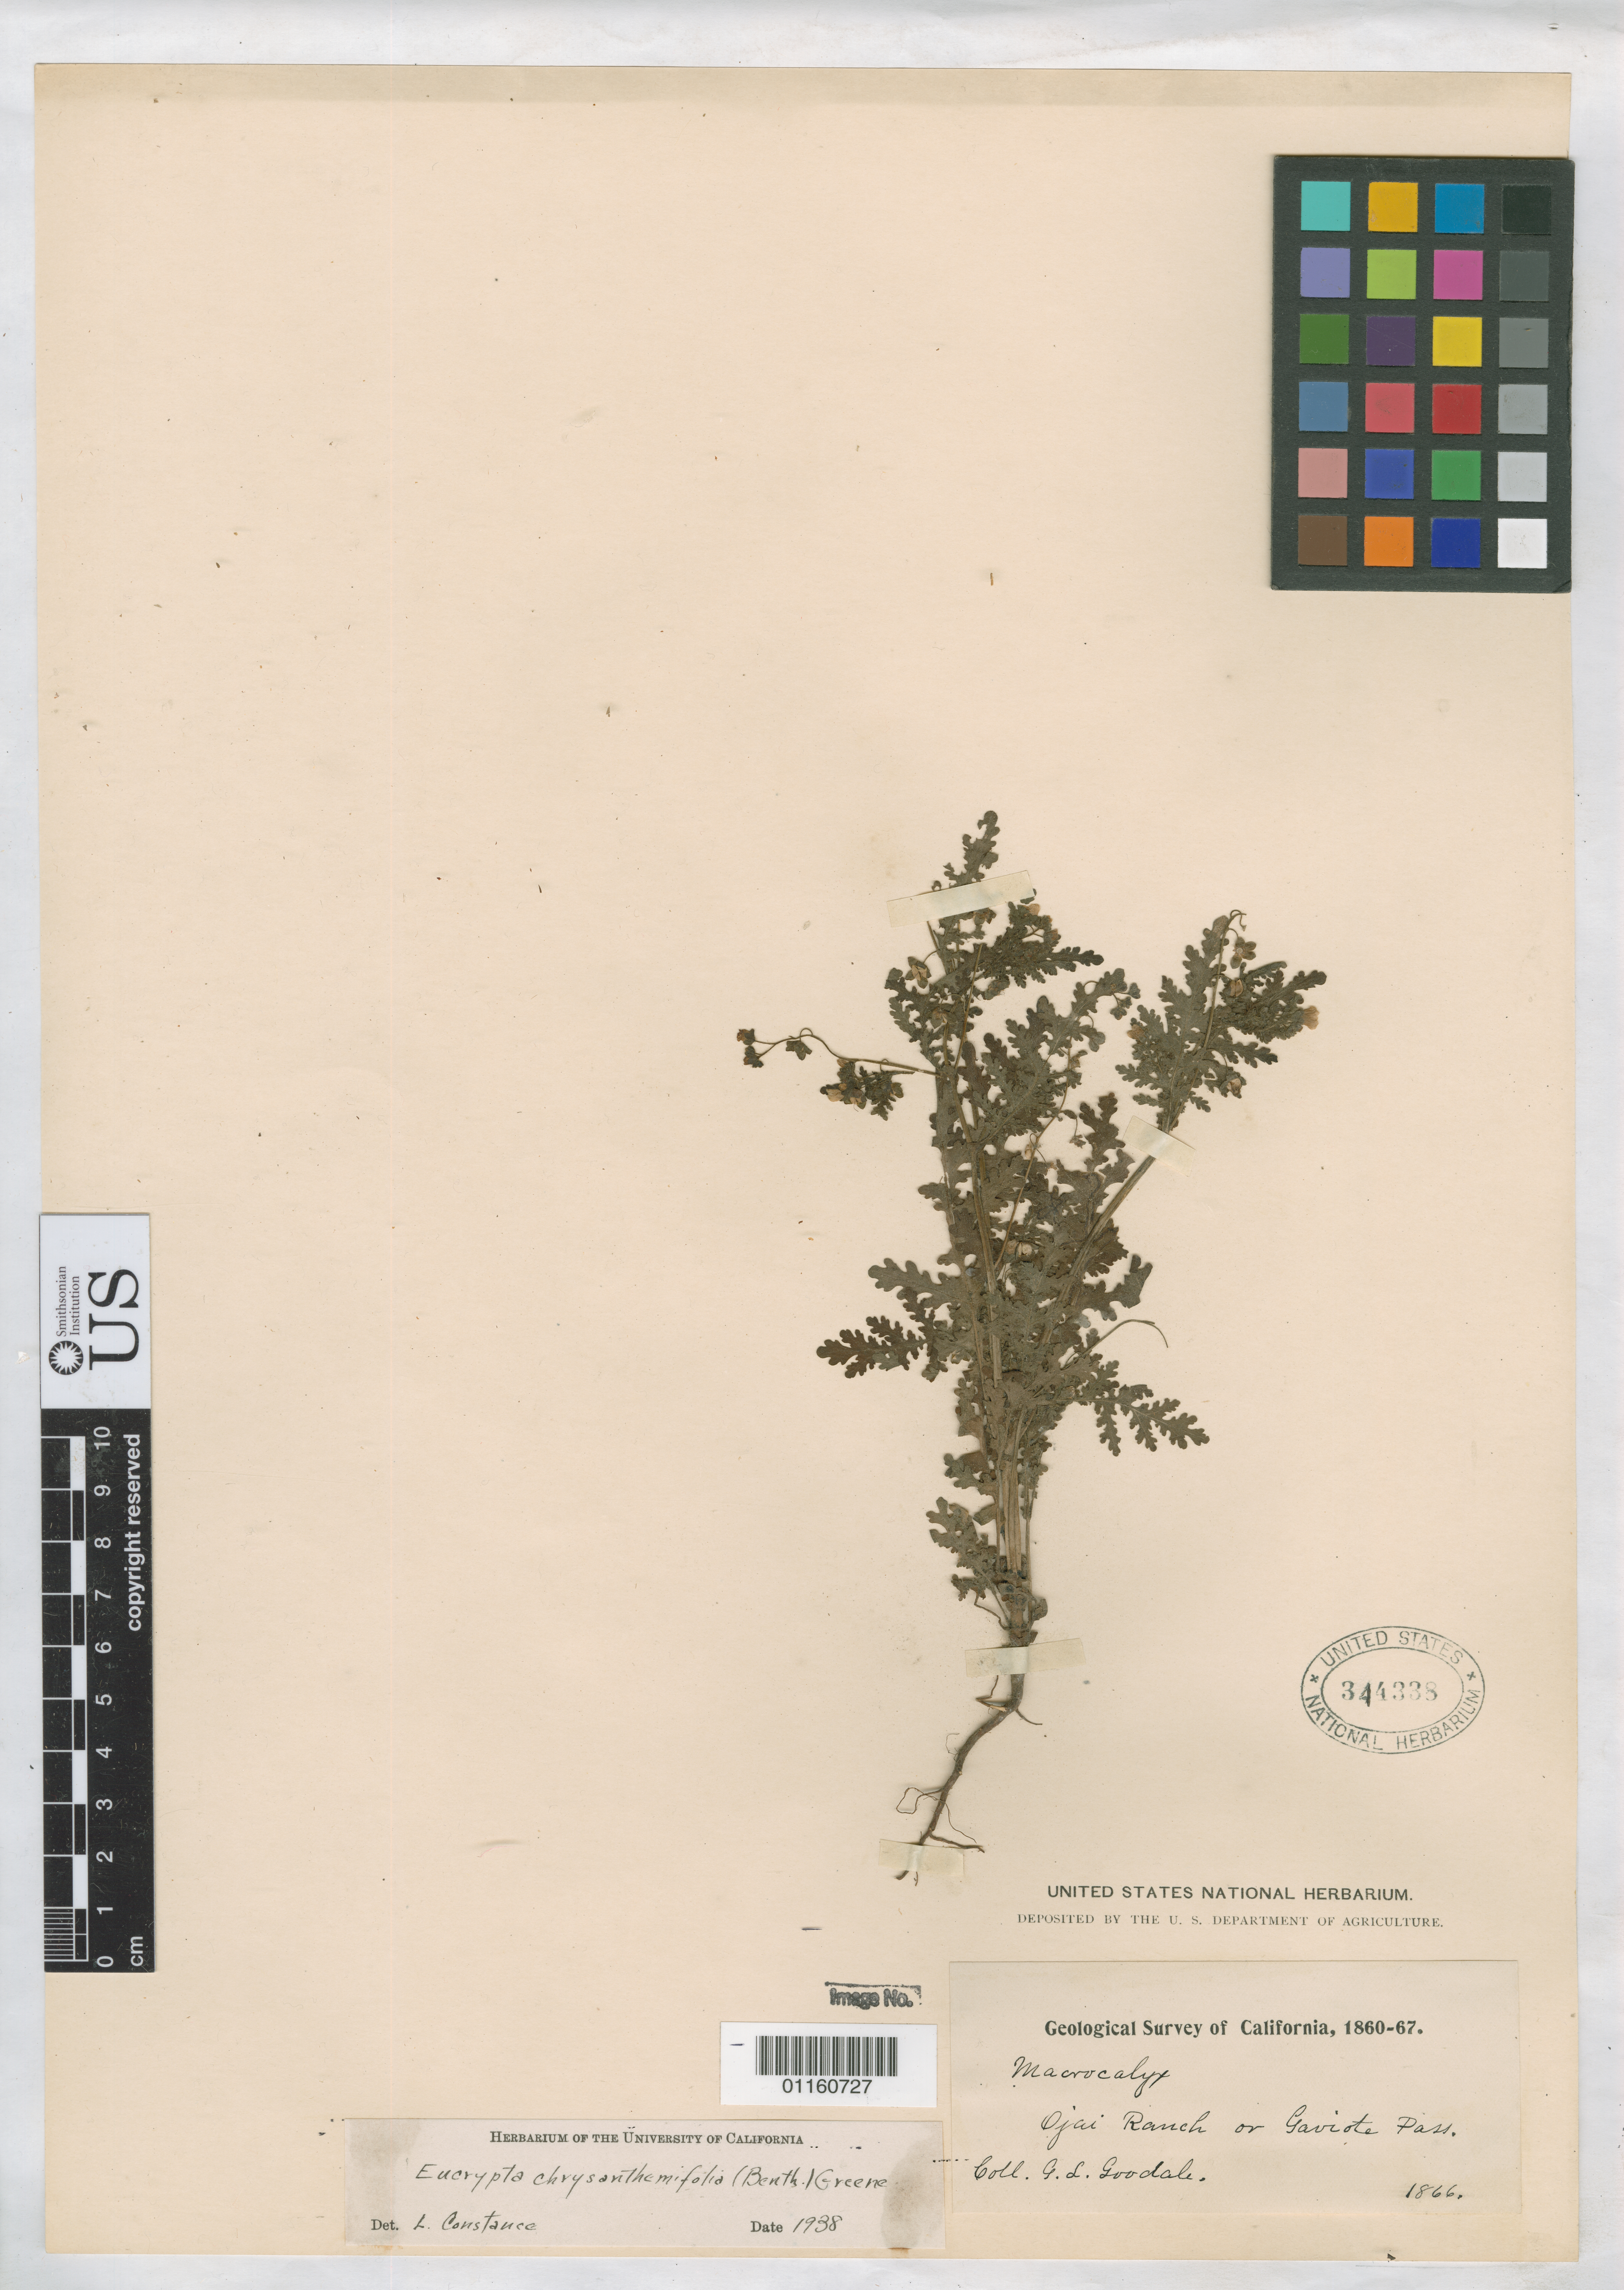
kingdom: Plantae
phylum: Tracheophyta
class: Magnoliopsida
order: Boraginales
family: Hydrophyllaceae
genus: Eucrypta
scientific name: Eucrypta chrysanthemifolia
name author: (Benth.) Greene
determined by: Constance, L., (UC), University of California Berkeley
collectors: G. L. Goodale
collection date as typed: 1866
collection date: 1866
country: United States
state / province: California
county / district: Ventura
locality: Ojai Ranch or Gaviota Pass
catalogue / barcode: US 344338